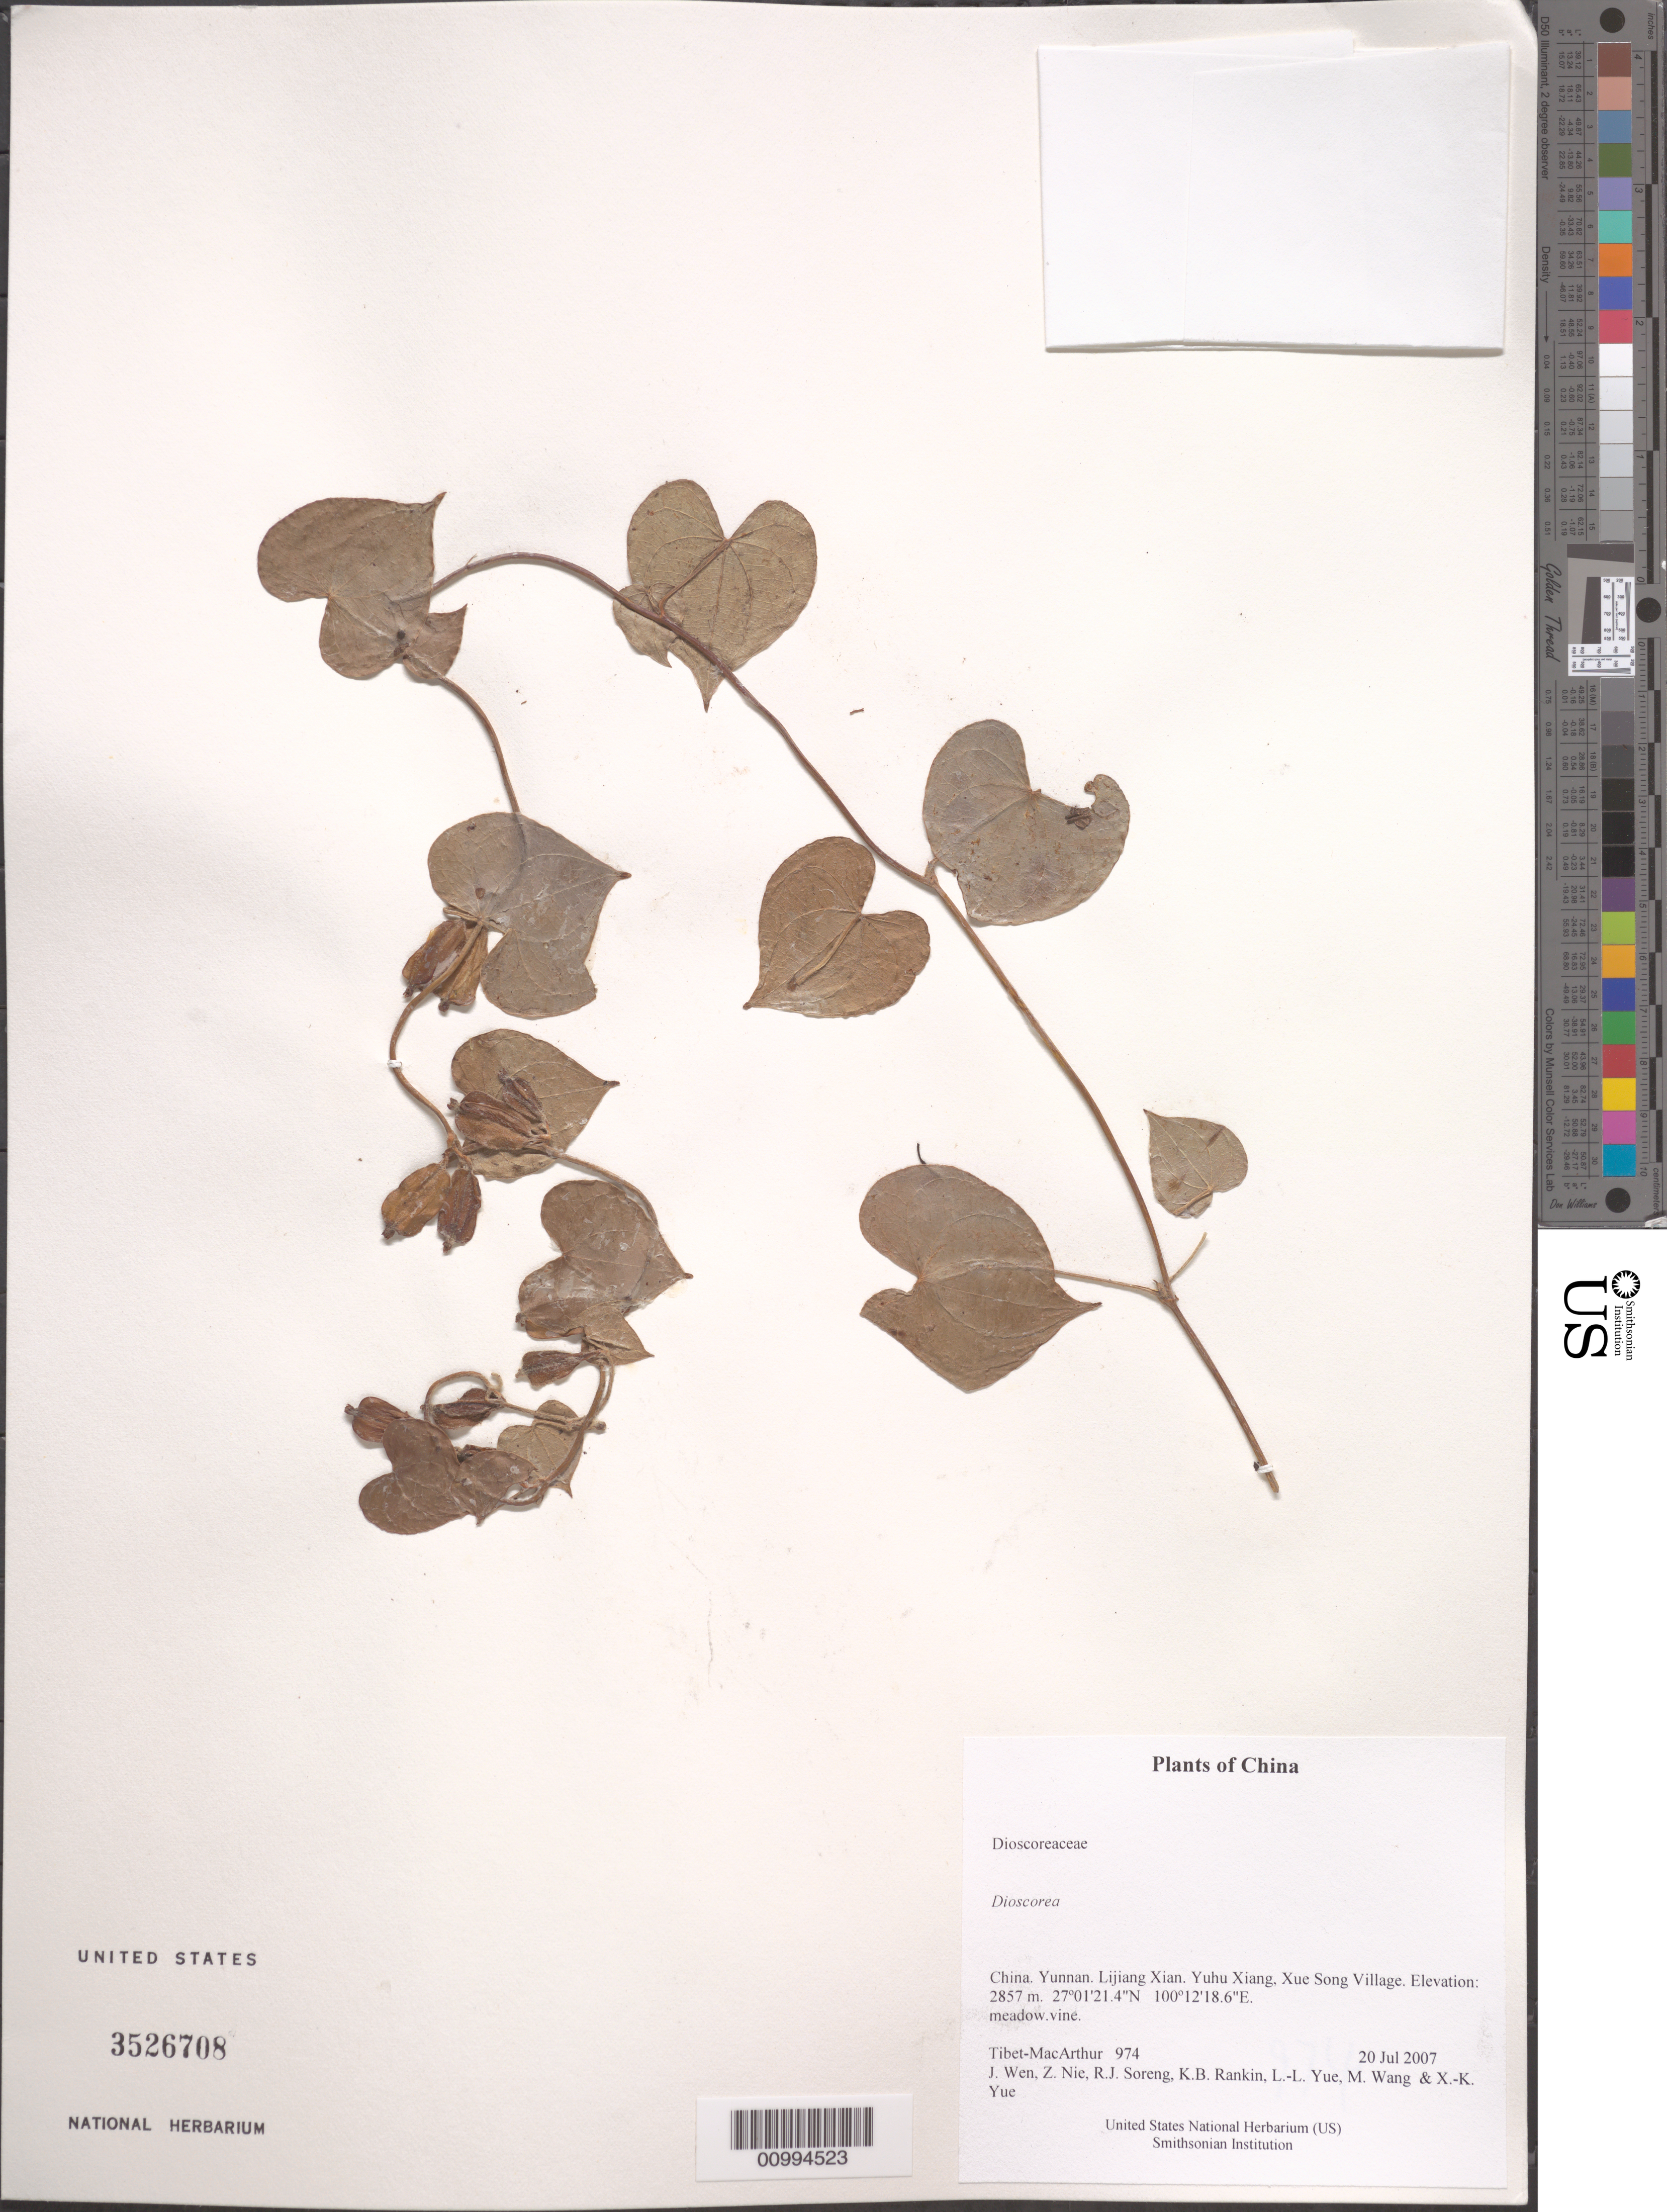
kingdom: Plantae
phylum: Tracheophyta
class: Liliopsida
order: Dioscoreales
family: Dioscoreaceae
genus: Dioscorea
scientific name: Dioscorea sp.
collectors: Tibet-MacArthur, J. Wen, Z. Nie, R. J. Soreng, K. Rankin, L. Yue, M. Wang & X. Yue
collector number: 974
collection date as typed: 20 Jul 2007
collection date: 2007-07-20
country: China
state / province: Yunnan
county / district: Lijiang Xian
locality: Yuhu Xiang, Xue Song Village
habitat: meadow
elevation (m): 2857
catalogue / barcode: US 3526708